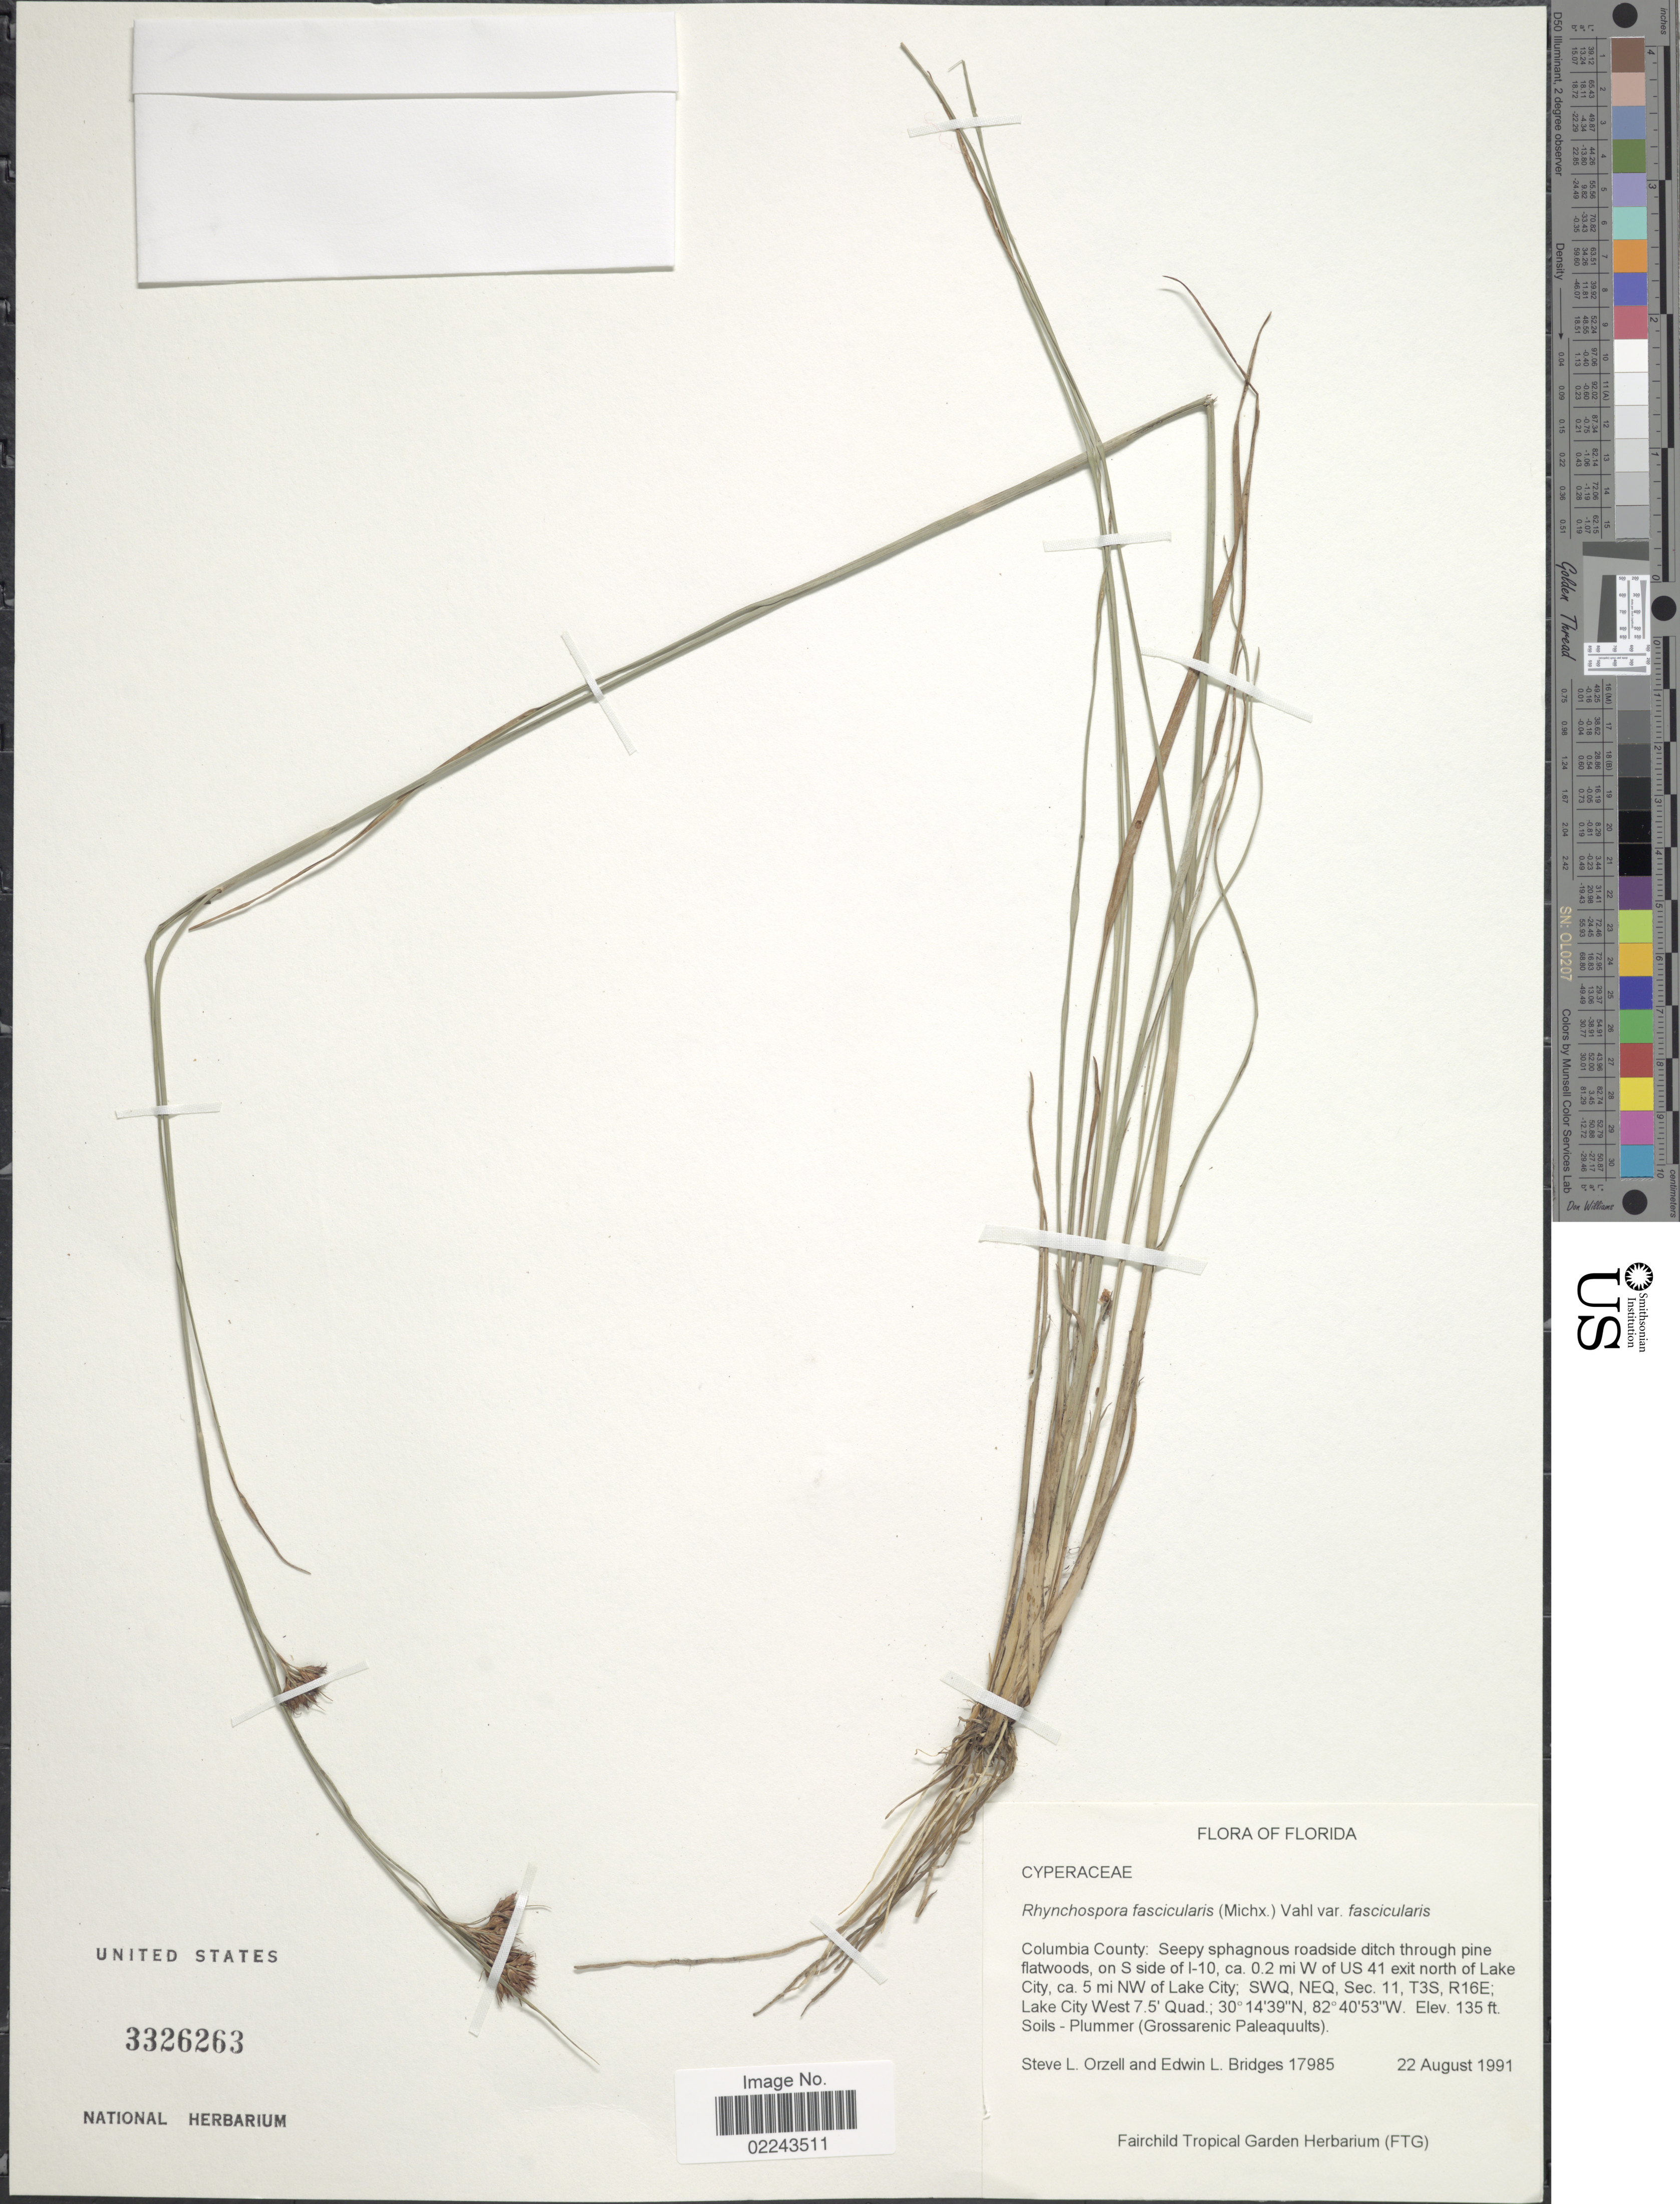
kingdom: Plantae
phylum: Tracheophyta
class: Liliopsida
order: Poales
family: Cyperaceae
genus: Rhynchospora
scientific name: Rhynchospora fascicularis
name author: (Michx.) Vahl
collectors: S. Orzell & E. Bridges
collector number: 17985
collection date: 1991-08-22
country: United States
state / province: Florida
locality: Columbia County, on S side of I-10, ca 0.2 mi W of US 41 exit north of Lake City, ca 5 mi NW of Lake City, SWQ, NEQ, sec 11, T3S, R16E, Lake City West 7.5'Quad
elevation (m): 41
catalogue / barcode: US 3326263